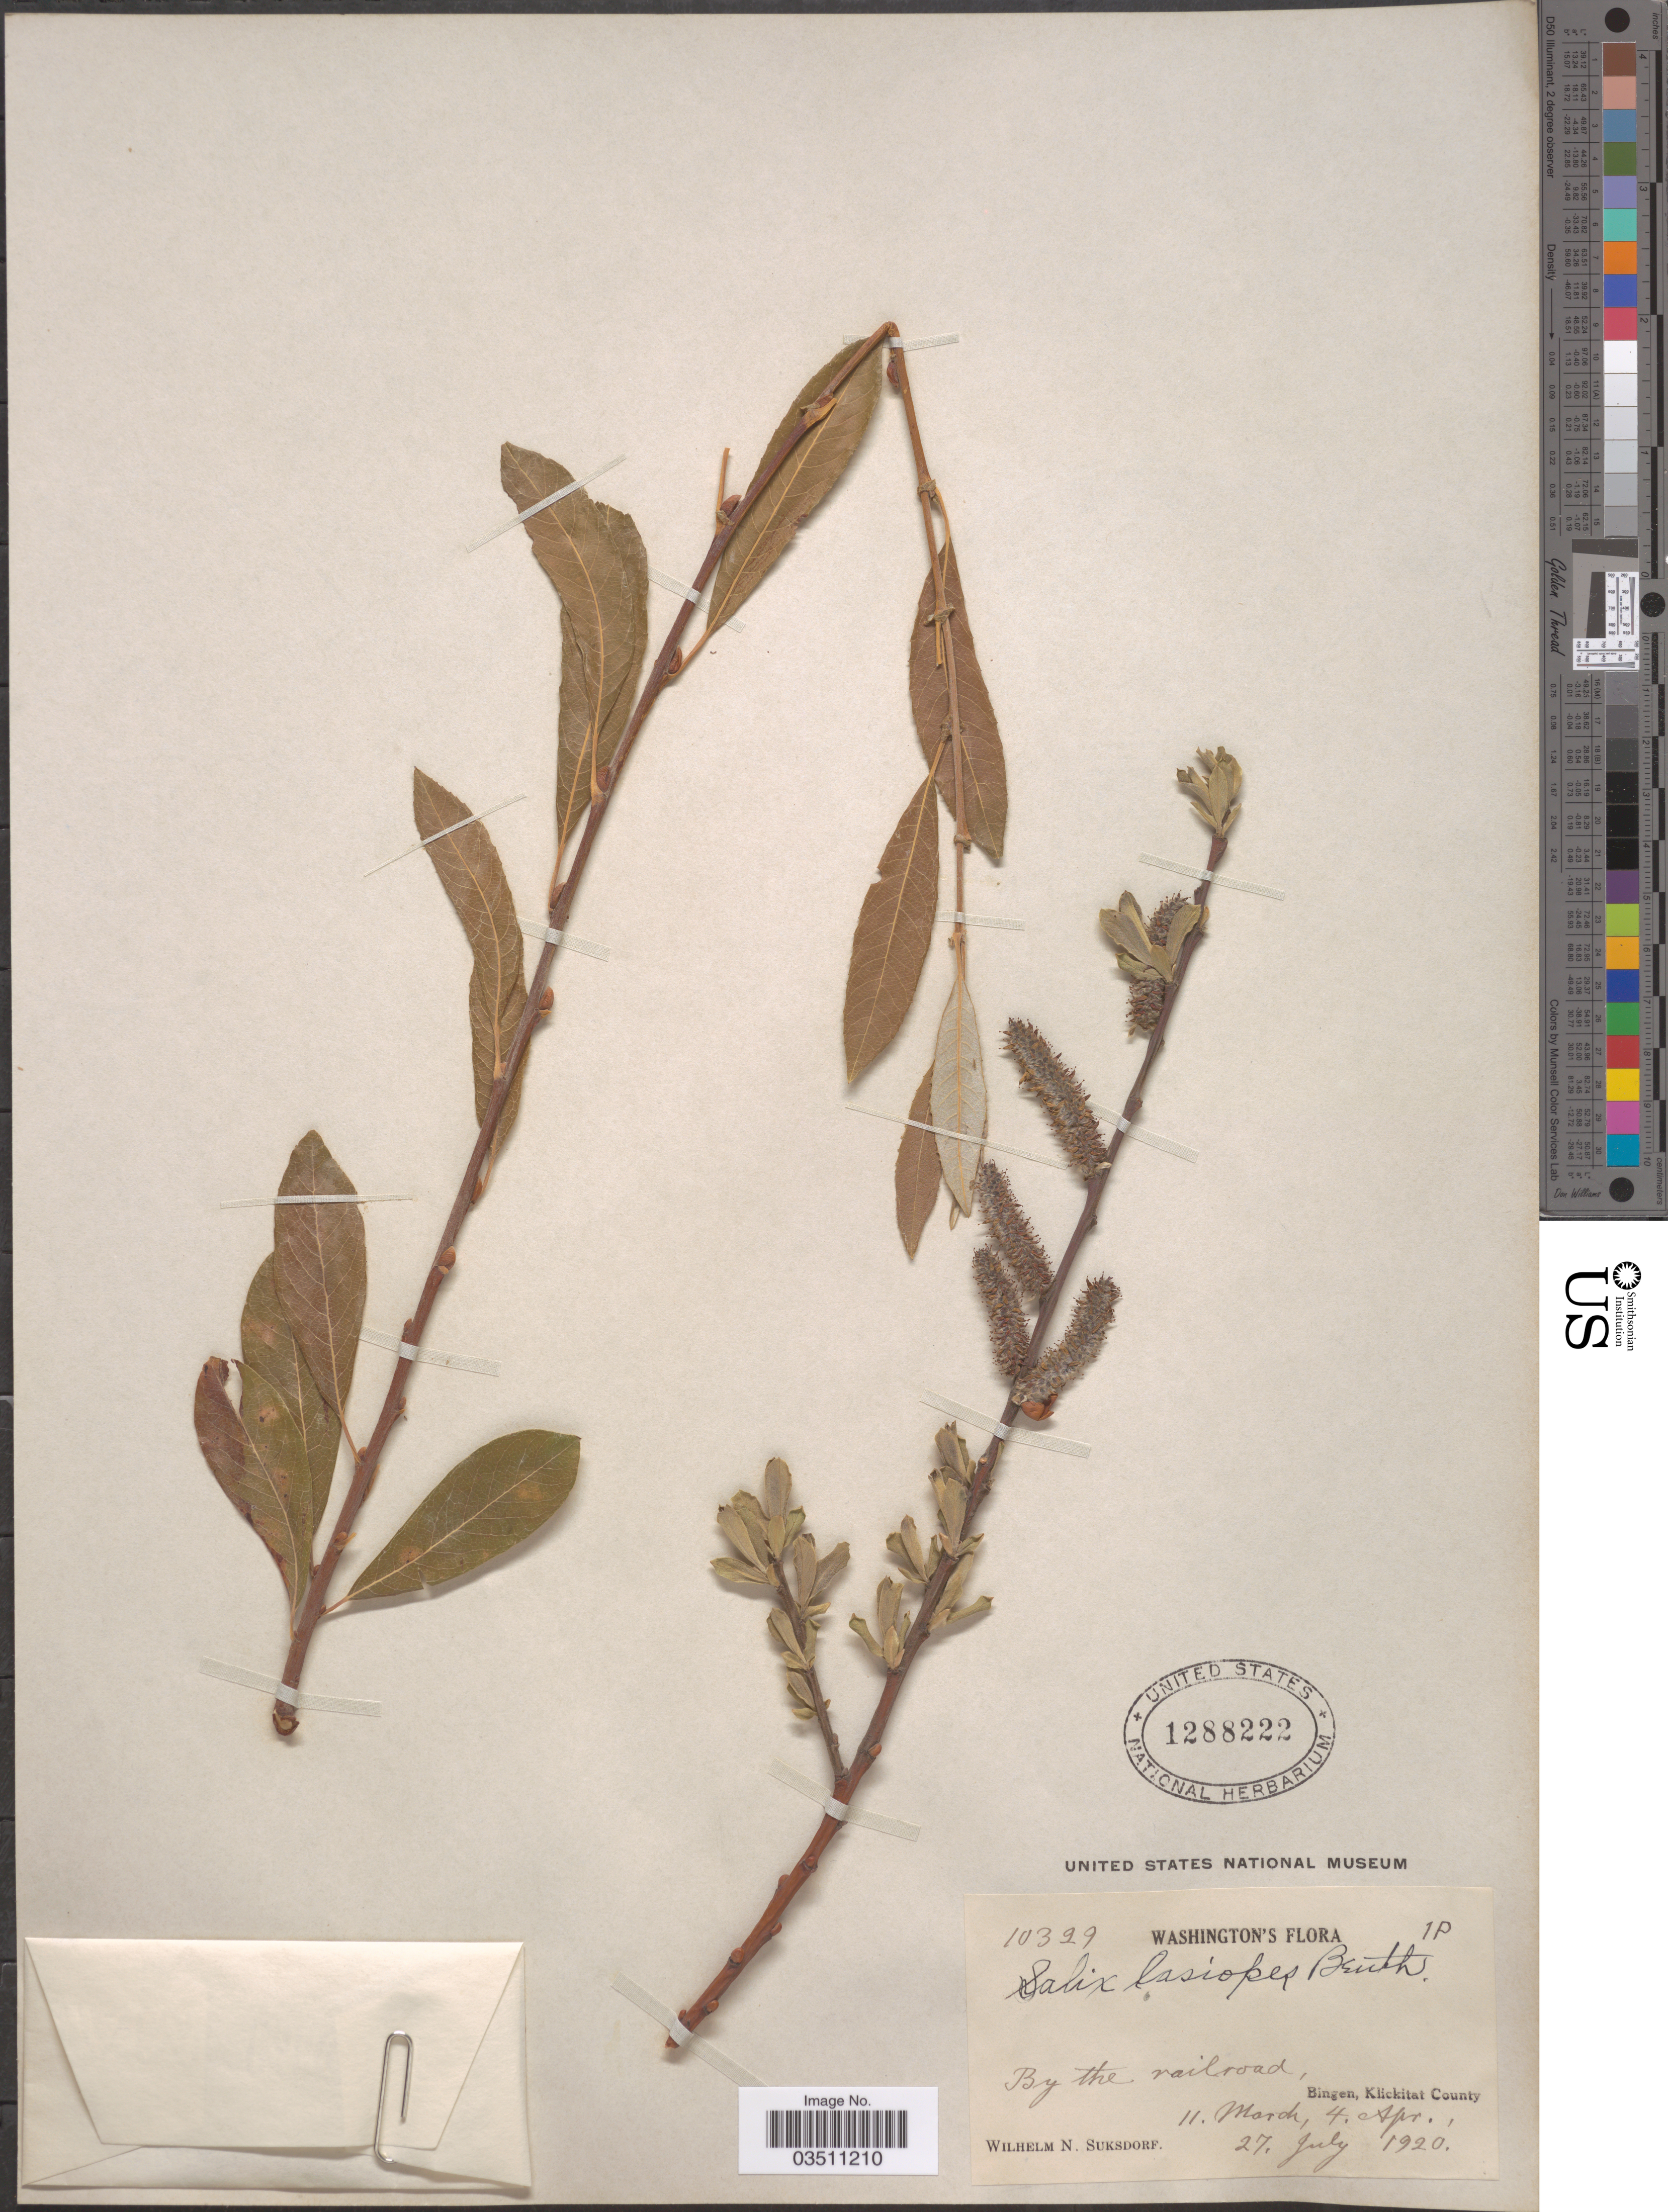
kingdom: Plantae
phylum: Tracheophyta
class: Magnoliopsida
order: Malpighiales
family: Salicaceae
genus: Salix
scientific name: Salix lasiolepis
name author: Benth.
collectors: W. N. Suksdorf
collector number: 10329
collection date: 1920-03-11/1920-07-27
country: United States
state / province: Washington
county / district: Klickitat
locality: By the railroad, Bingen, Klickitat County.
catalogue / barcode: US 1288222